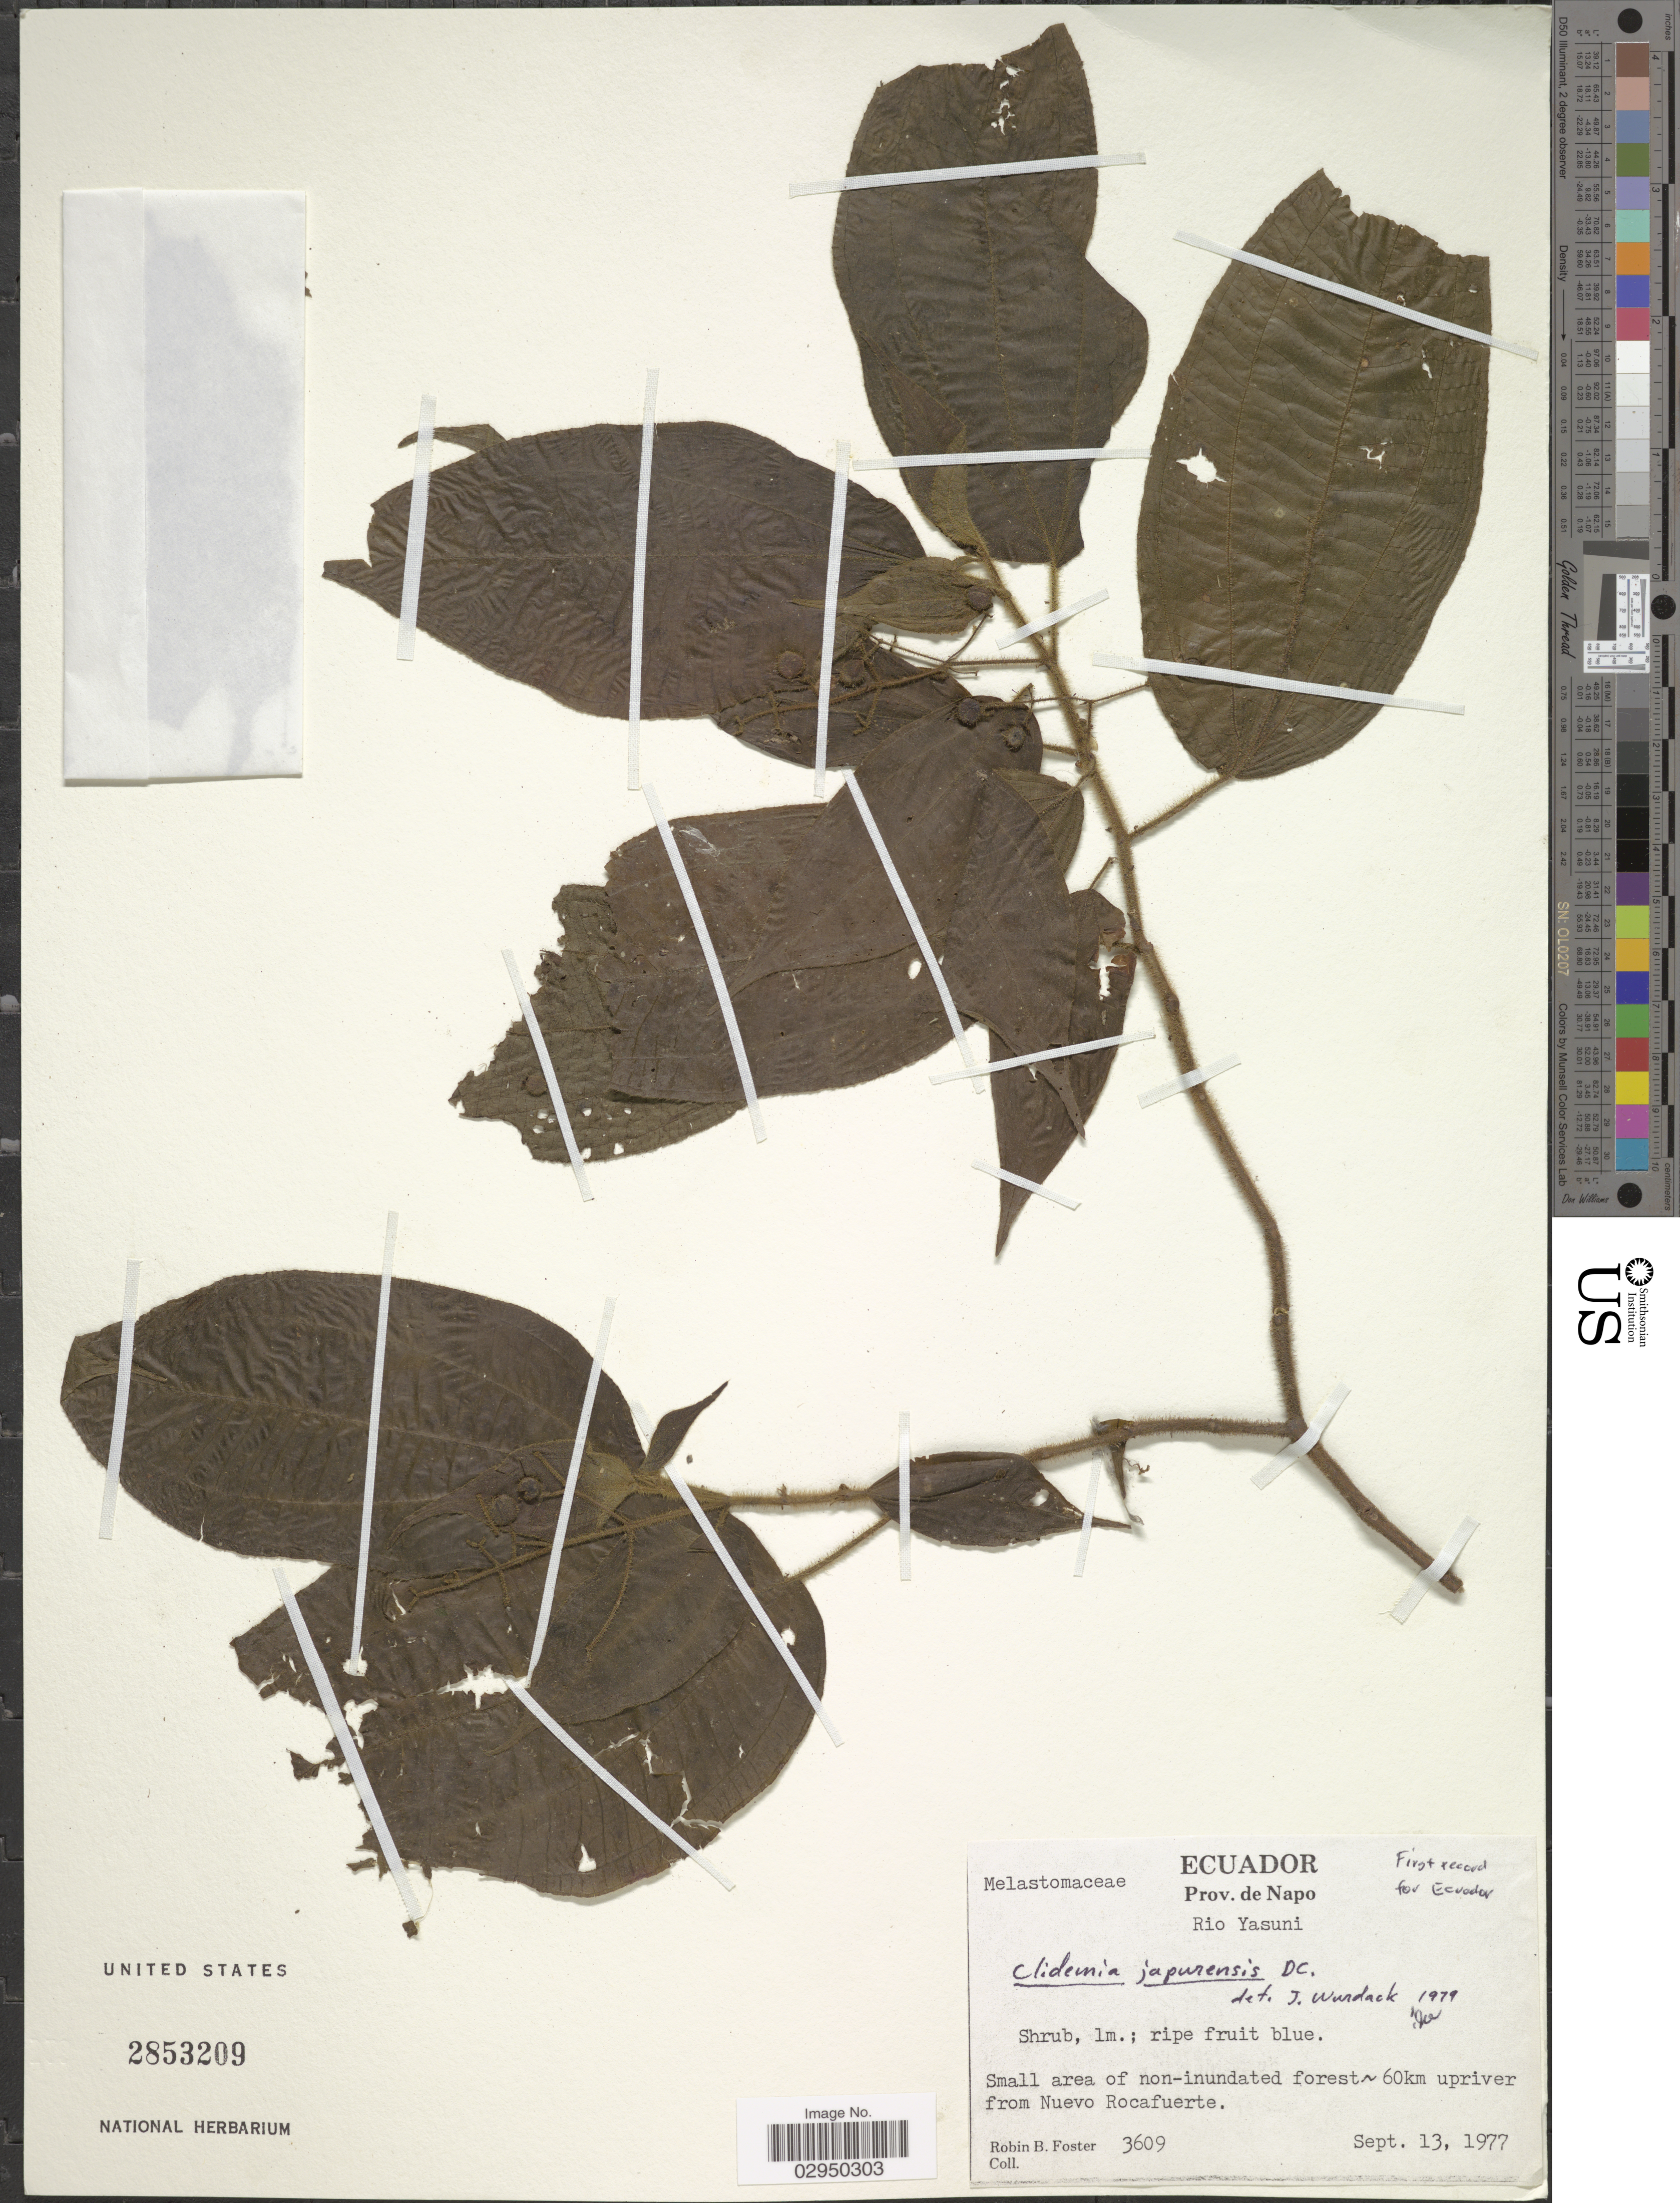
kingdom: Plantae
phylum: Tracheophyta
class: Magnoliopsida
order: Myrtales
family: Melastomataceae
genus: Clidemia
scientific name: Clidemia japurensis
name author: DC.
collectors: R. B. Foster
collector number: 3609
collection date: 1977-09-13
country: Ecuador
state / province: Napo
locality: Small area of non-inundated forest ~ 60km upriver from Nuevo Rocafuerte.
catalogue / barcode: US 2853209